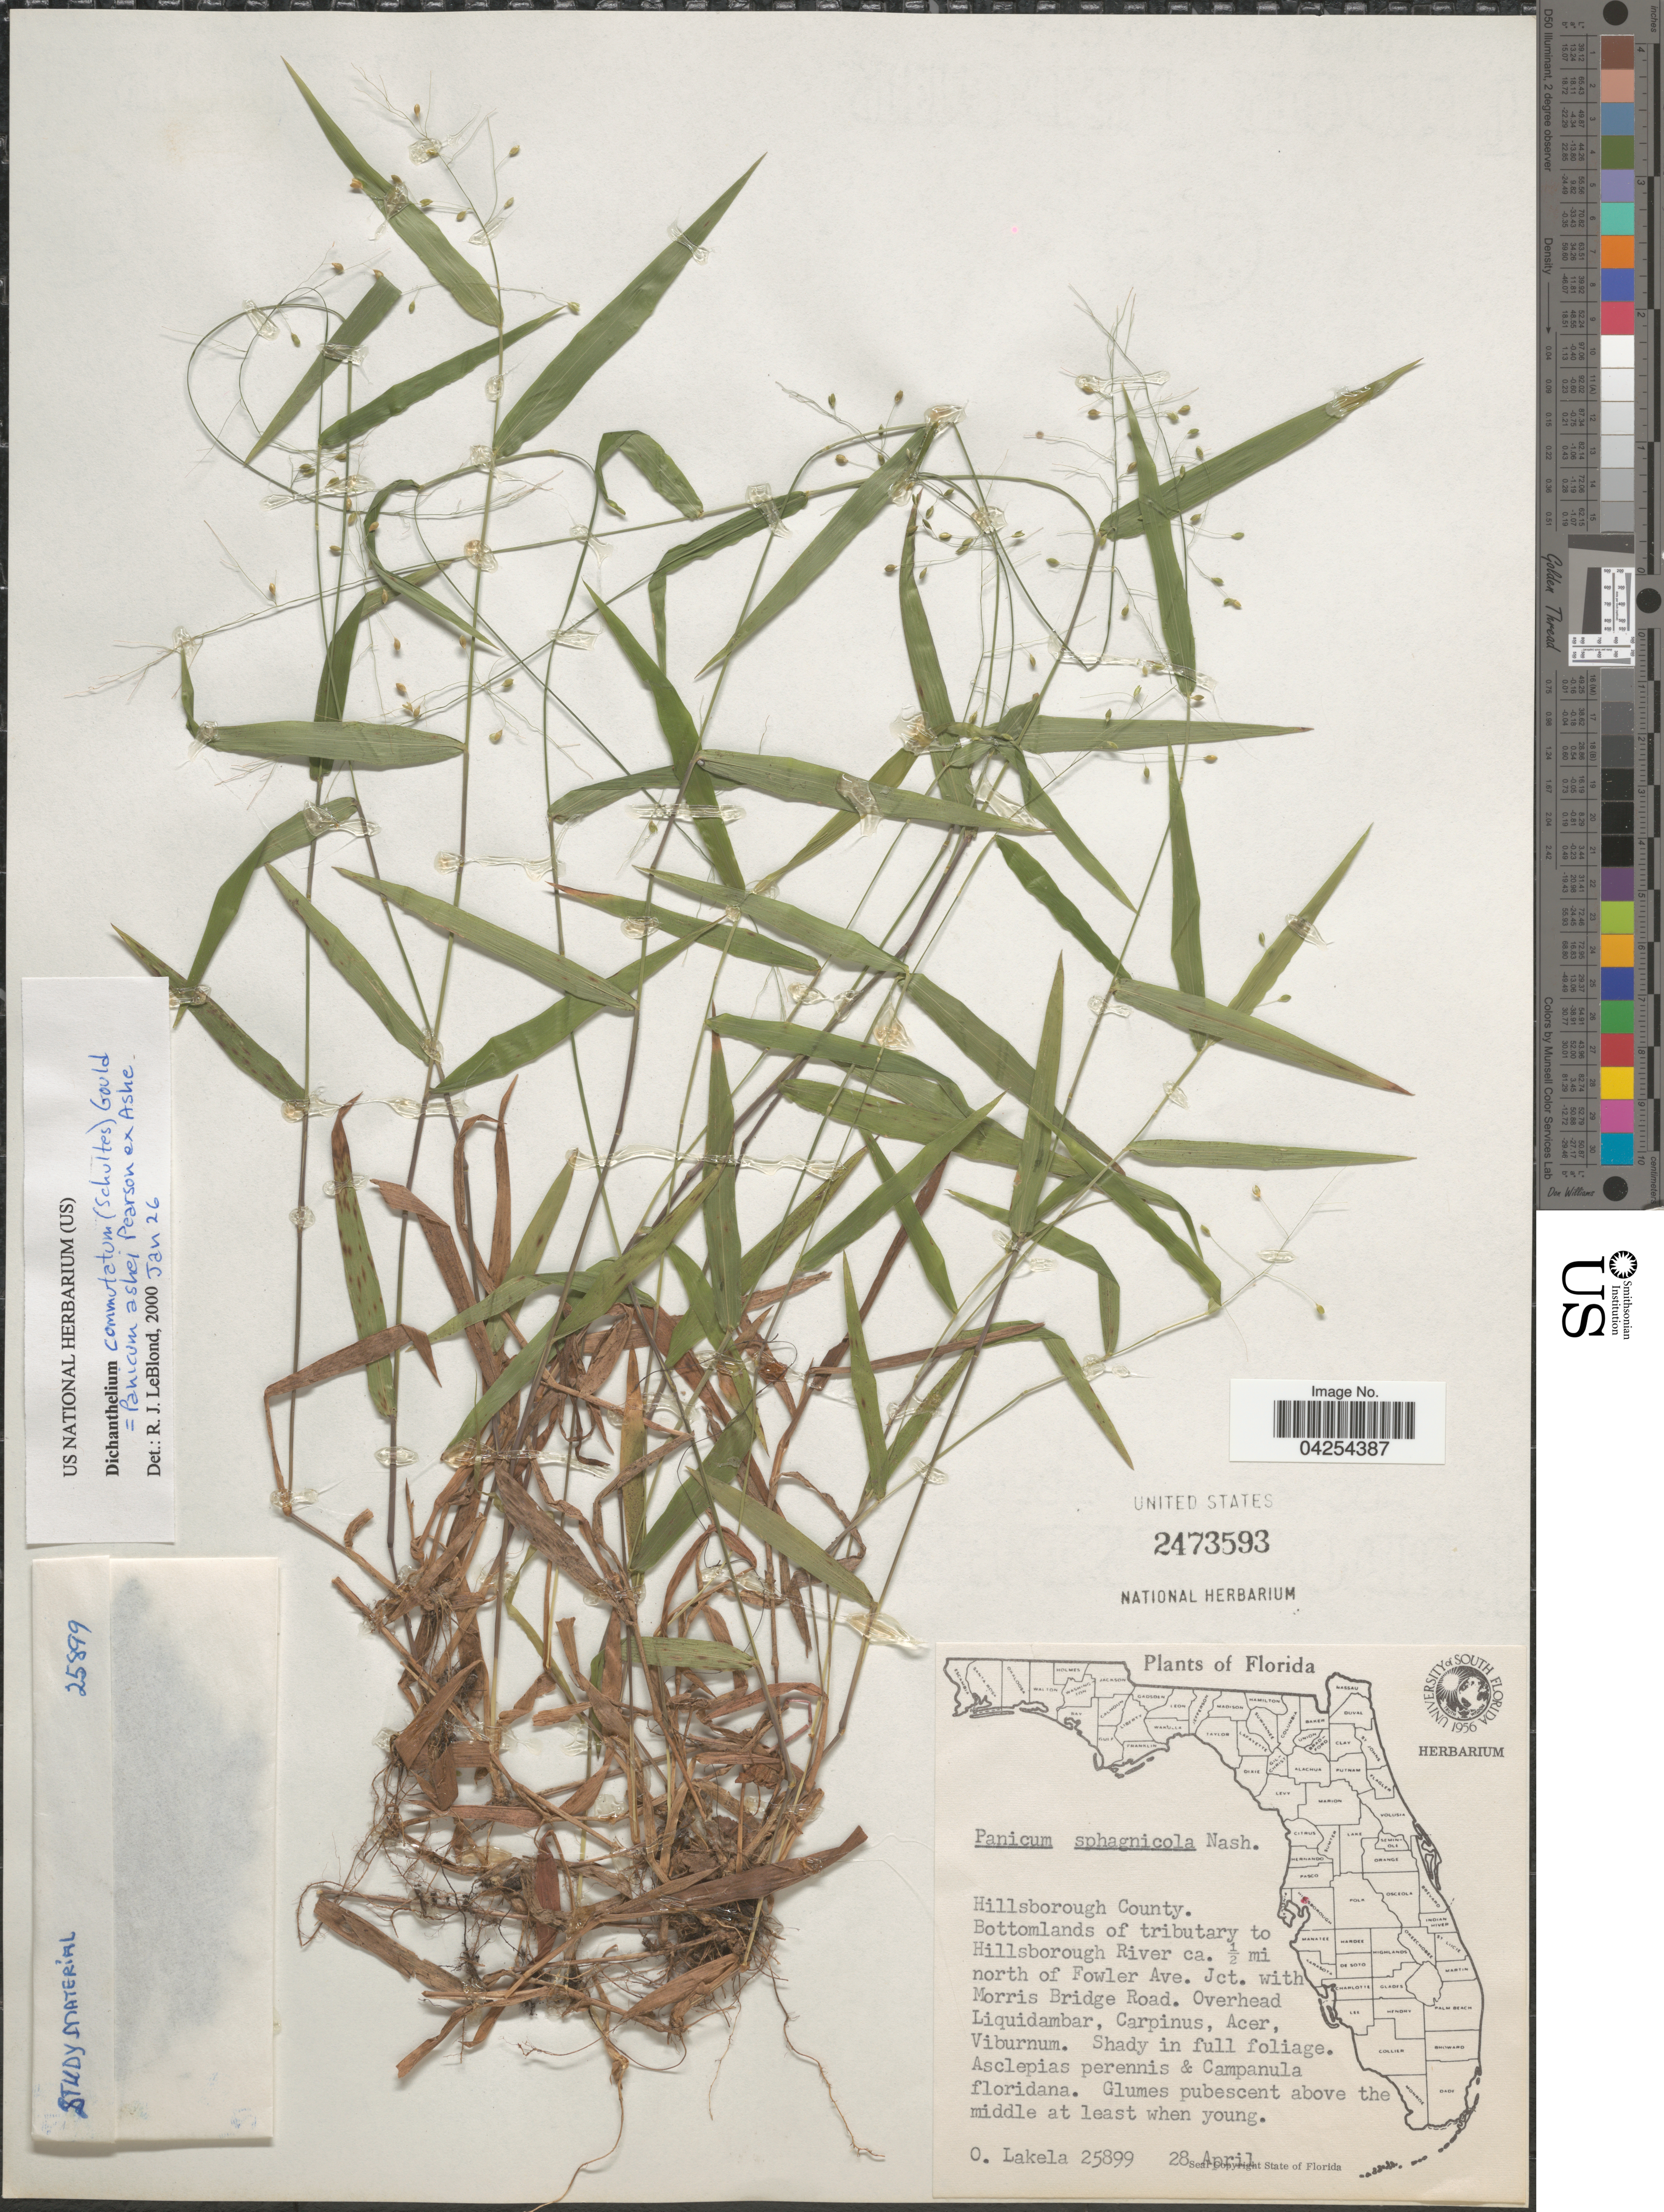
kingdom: Plantae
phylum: Tracheophyta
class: Liliopsida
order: Poales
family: Poaceae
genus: Dichanthelium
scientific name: Dichanthelium commutatum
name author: (Schult.) Gould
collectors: O. Lakela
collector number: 25899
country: United States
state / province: Florida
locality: Hillsborough County. Bottomlands of tributary to Hillsborough River ca. 1/2 mi north of Fowler Ave. Jct. with Morris Bridge Road.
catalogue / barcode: US 2473593